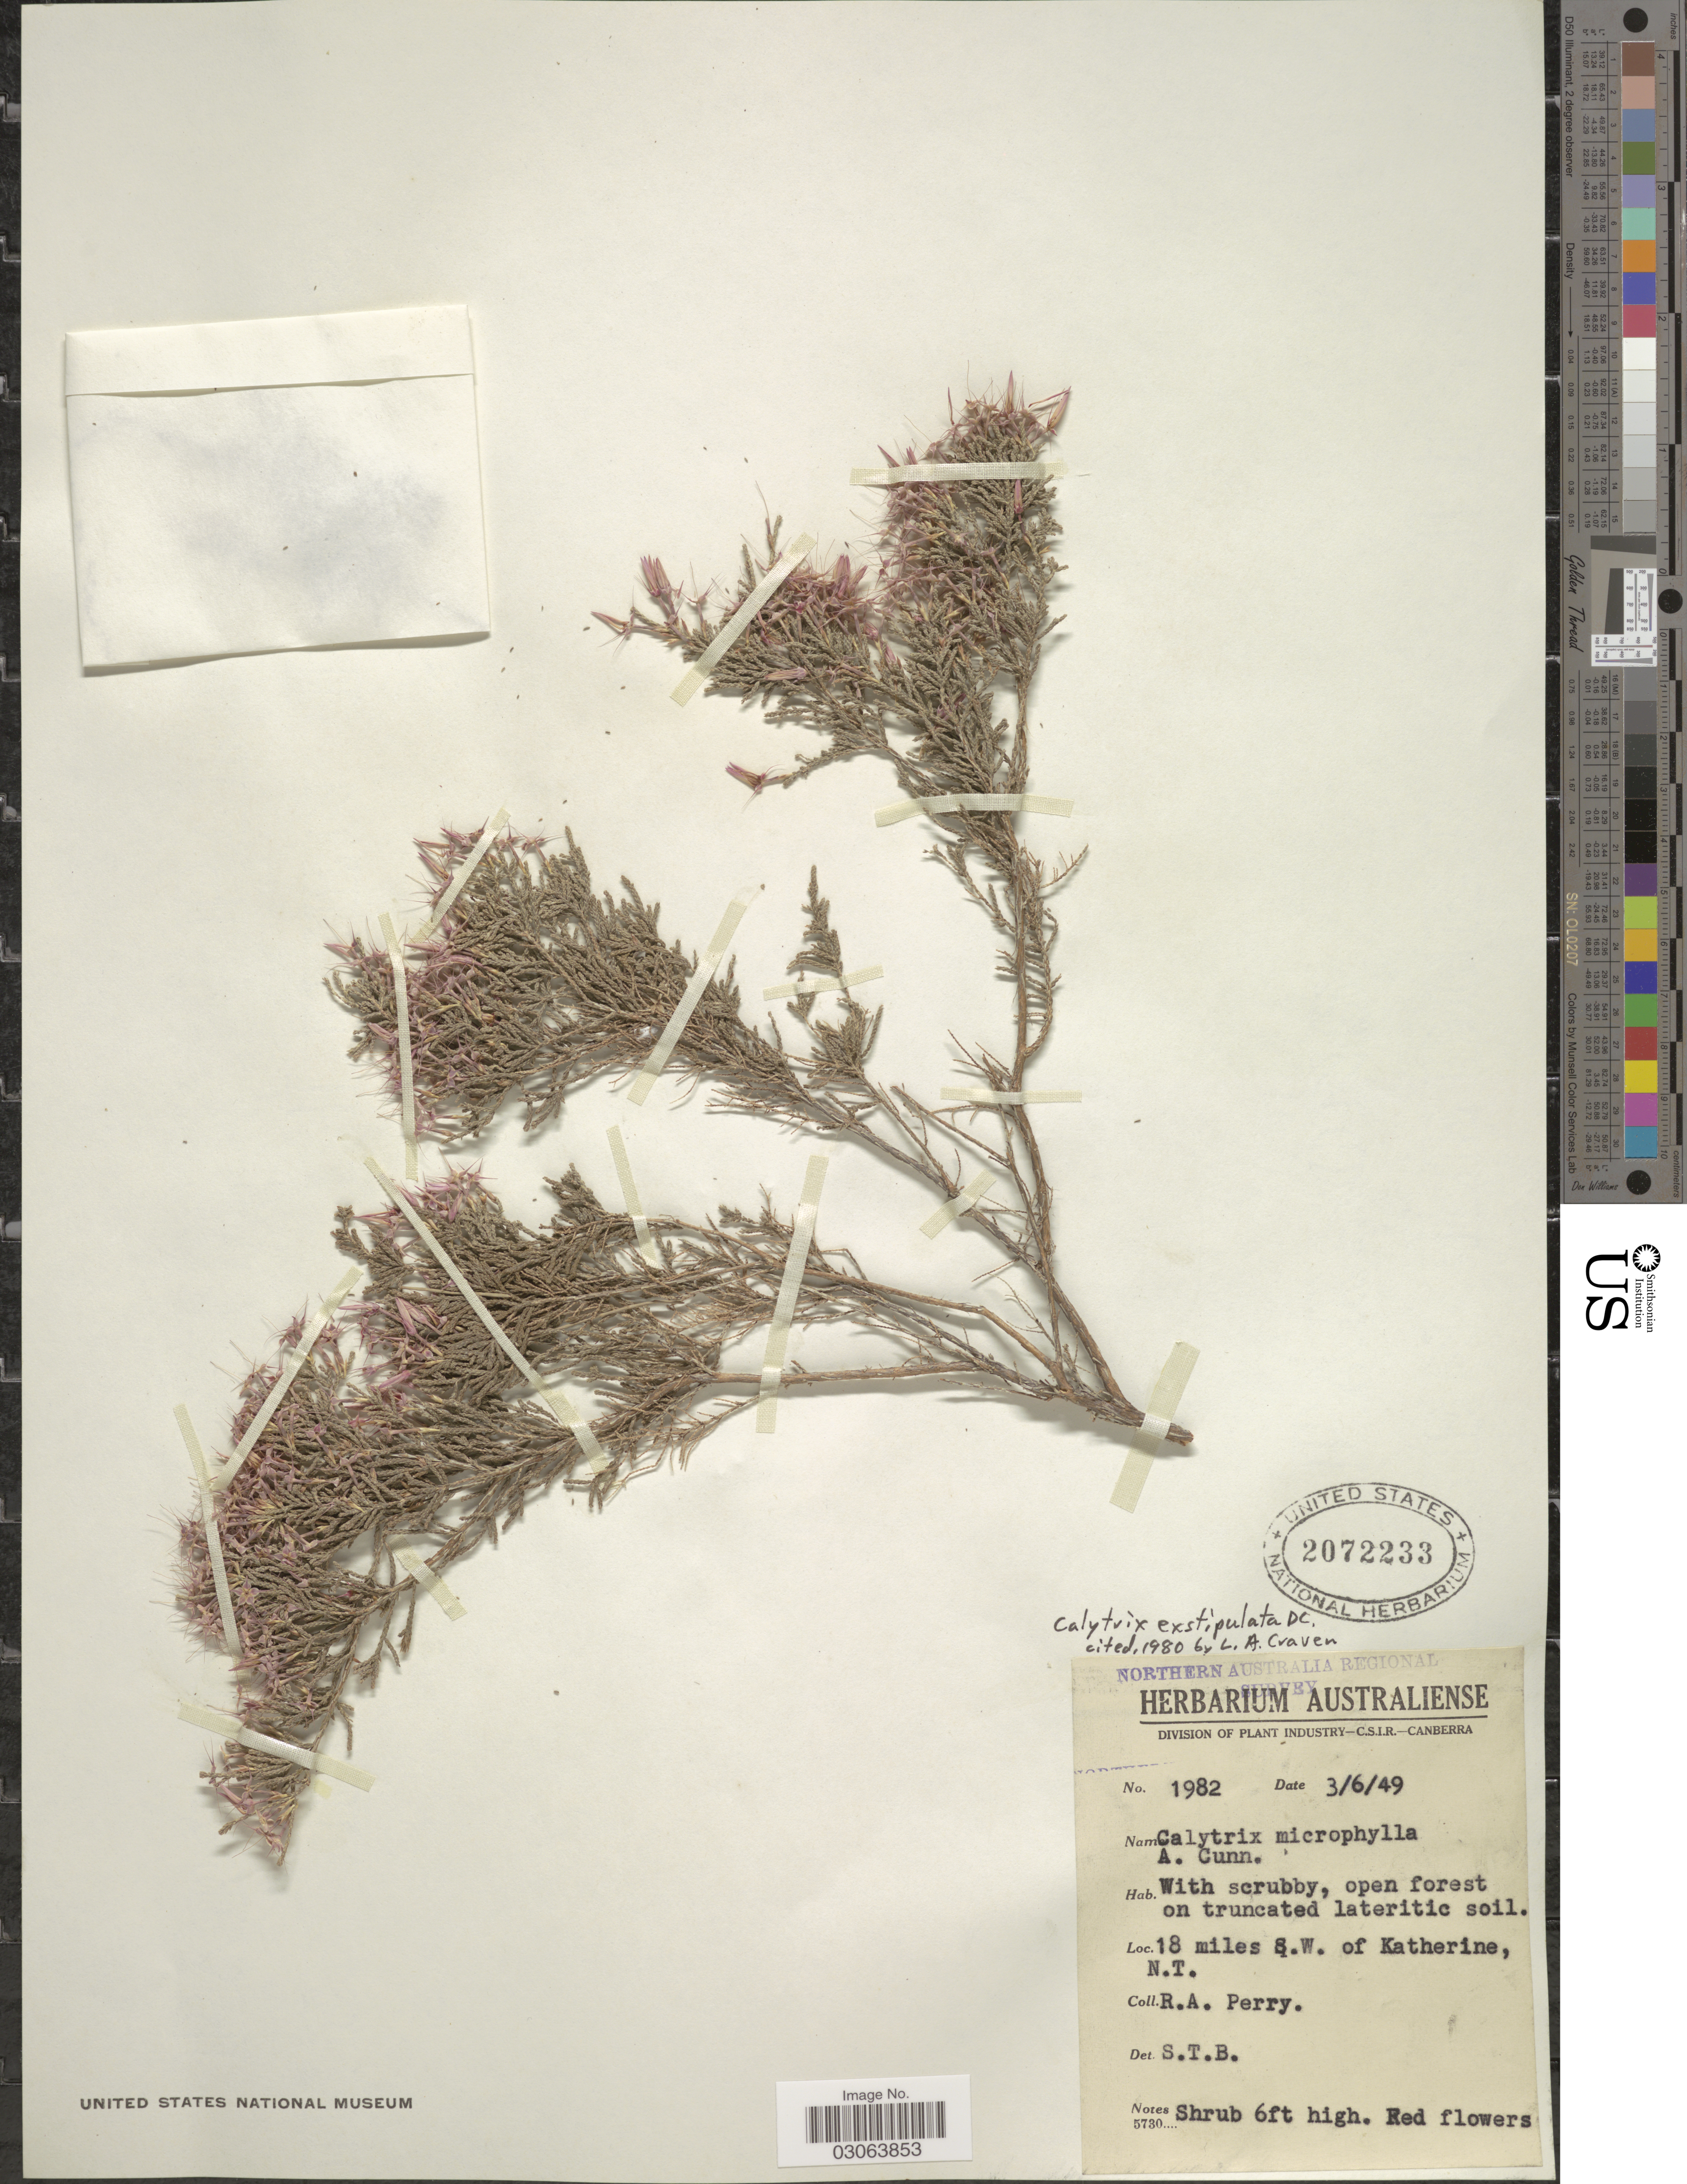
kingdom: Plantae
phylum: Tracheophyta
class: Magnoliopsida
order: Myrtales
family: Myrtaceae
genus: Calytrix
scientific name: Calytrix exstipulata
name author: D.C.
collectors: Perry, R. A.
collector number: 1982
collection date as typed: Transcribed d/m/y: 3/6/49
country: Australia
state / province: Northern Territory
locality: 18 miles S.W. of Katherine.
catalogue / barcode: US 2072233